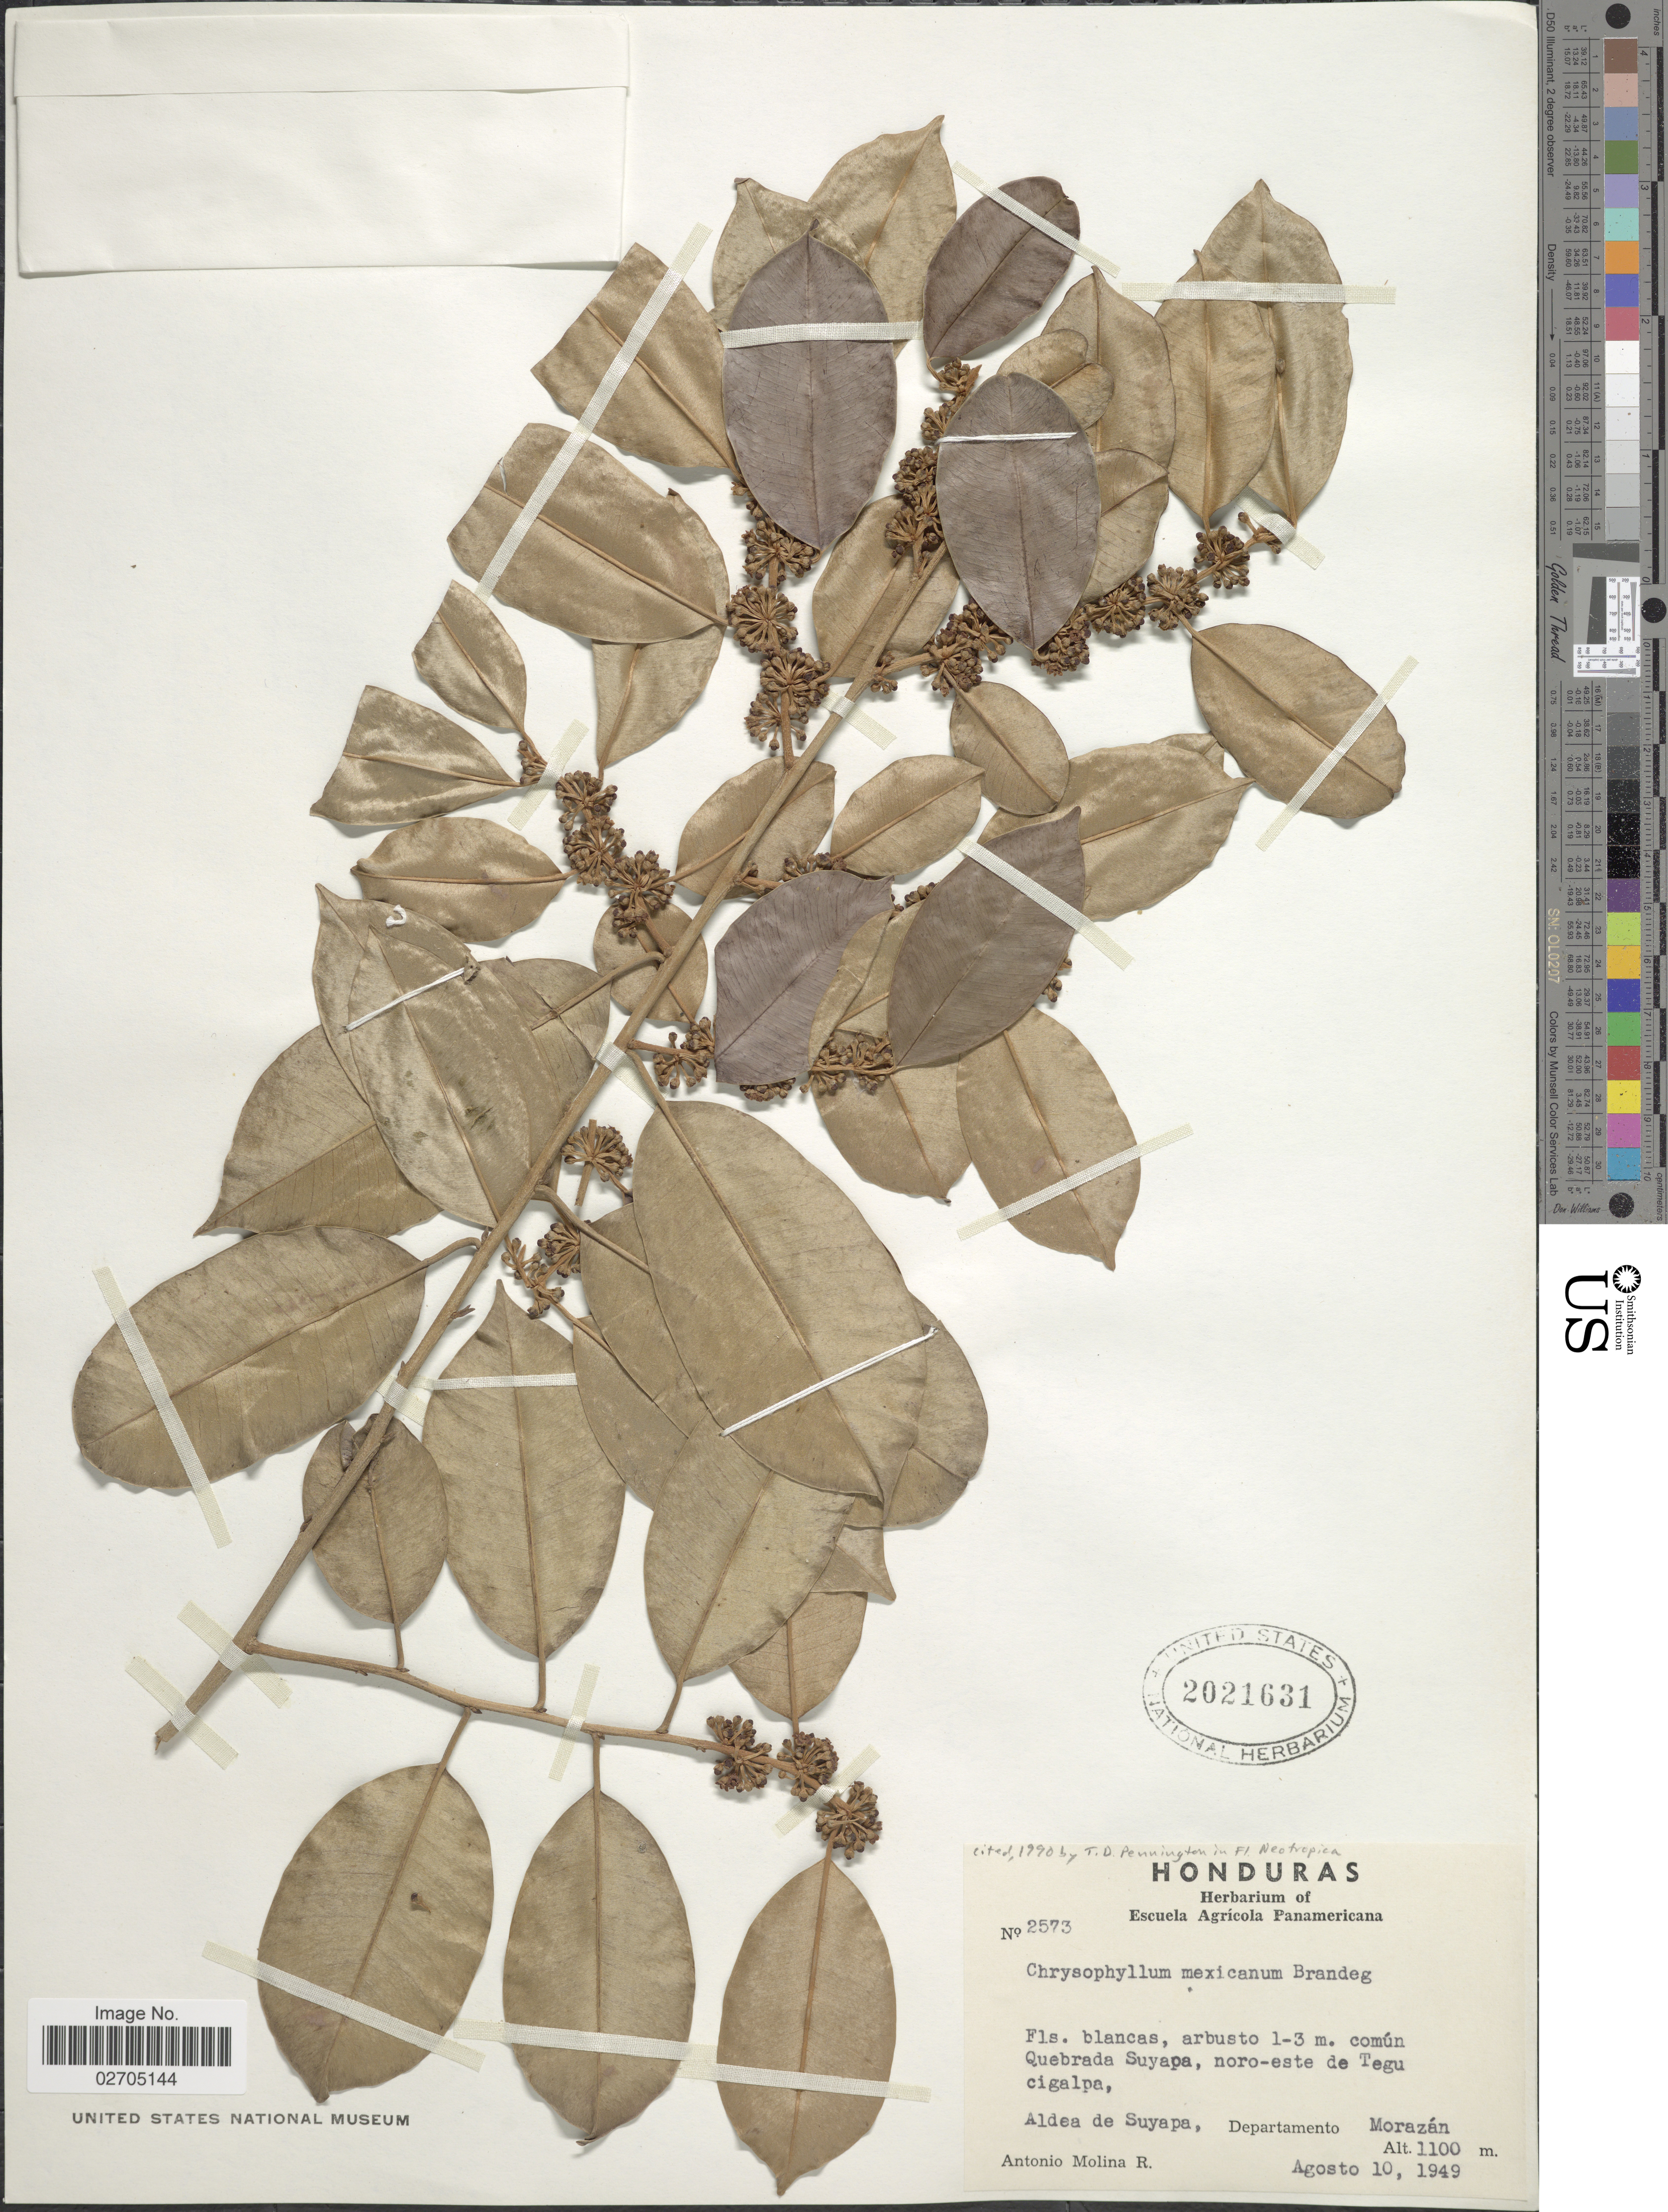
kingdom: Plantae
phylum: Tracheophyta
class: Magnoliopsida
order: Ericales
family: Sapotaceae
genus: Chrysophyllum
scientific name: Chrysophyllum mexicanum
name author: Brandegee ex Standl.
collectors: A. Molina R.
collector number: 2573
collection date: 1949-08-10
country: Honduras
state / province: Fco. Morazán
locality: Comun Quebrada Suyapa, nor-este de Tegucigalpa, Aldea de Suyapa, Departamento Morazan.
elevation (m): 1100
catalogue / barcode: US 2021631